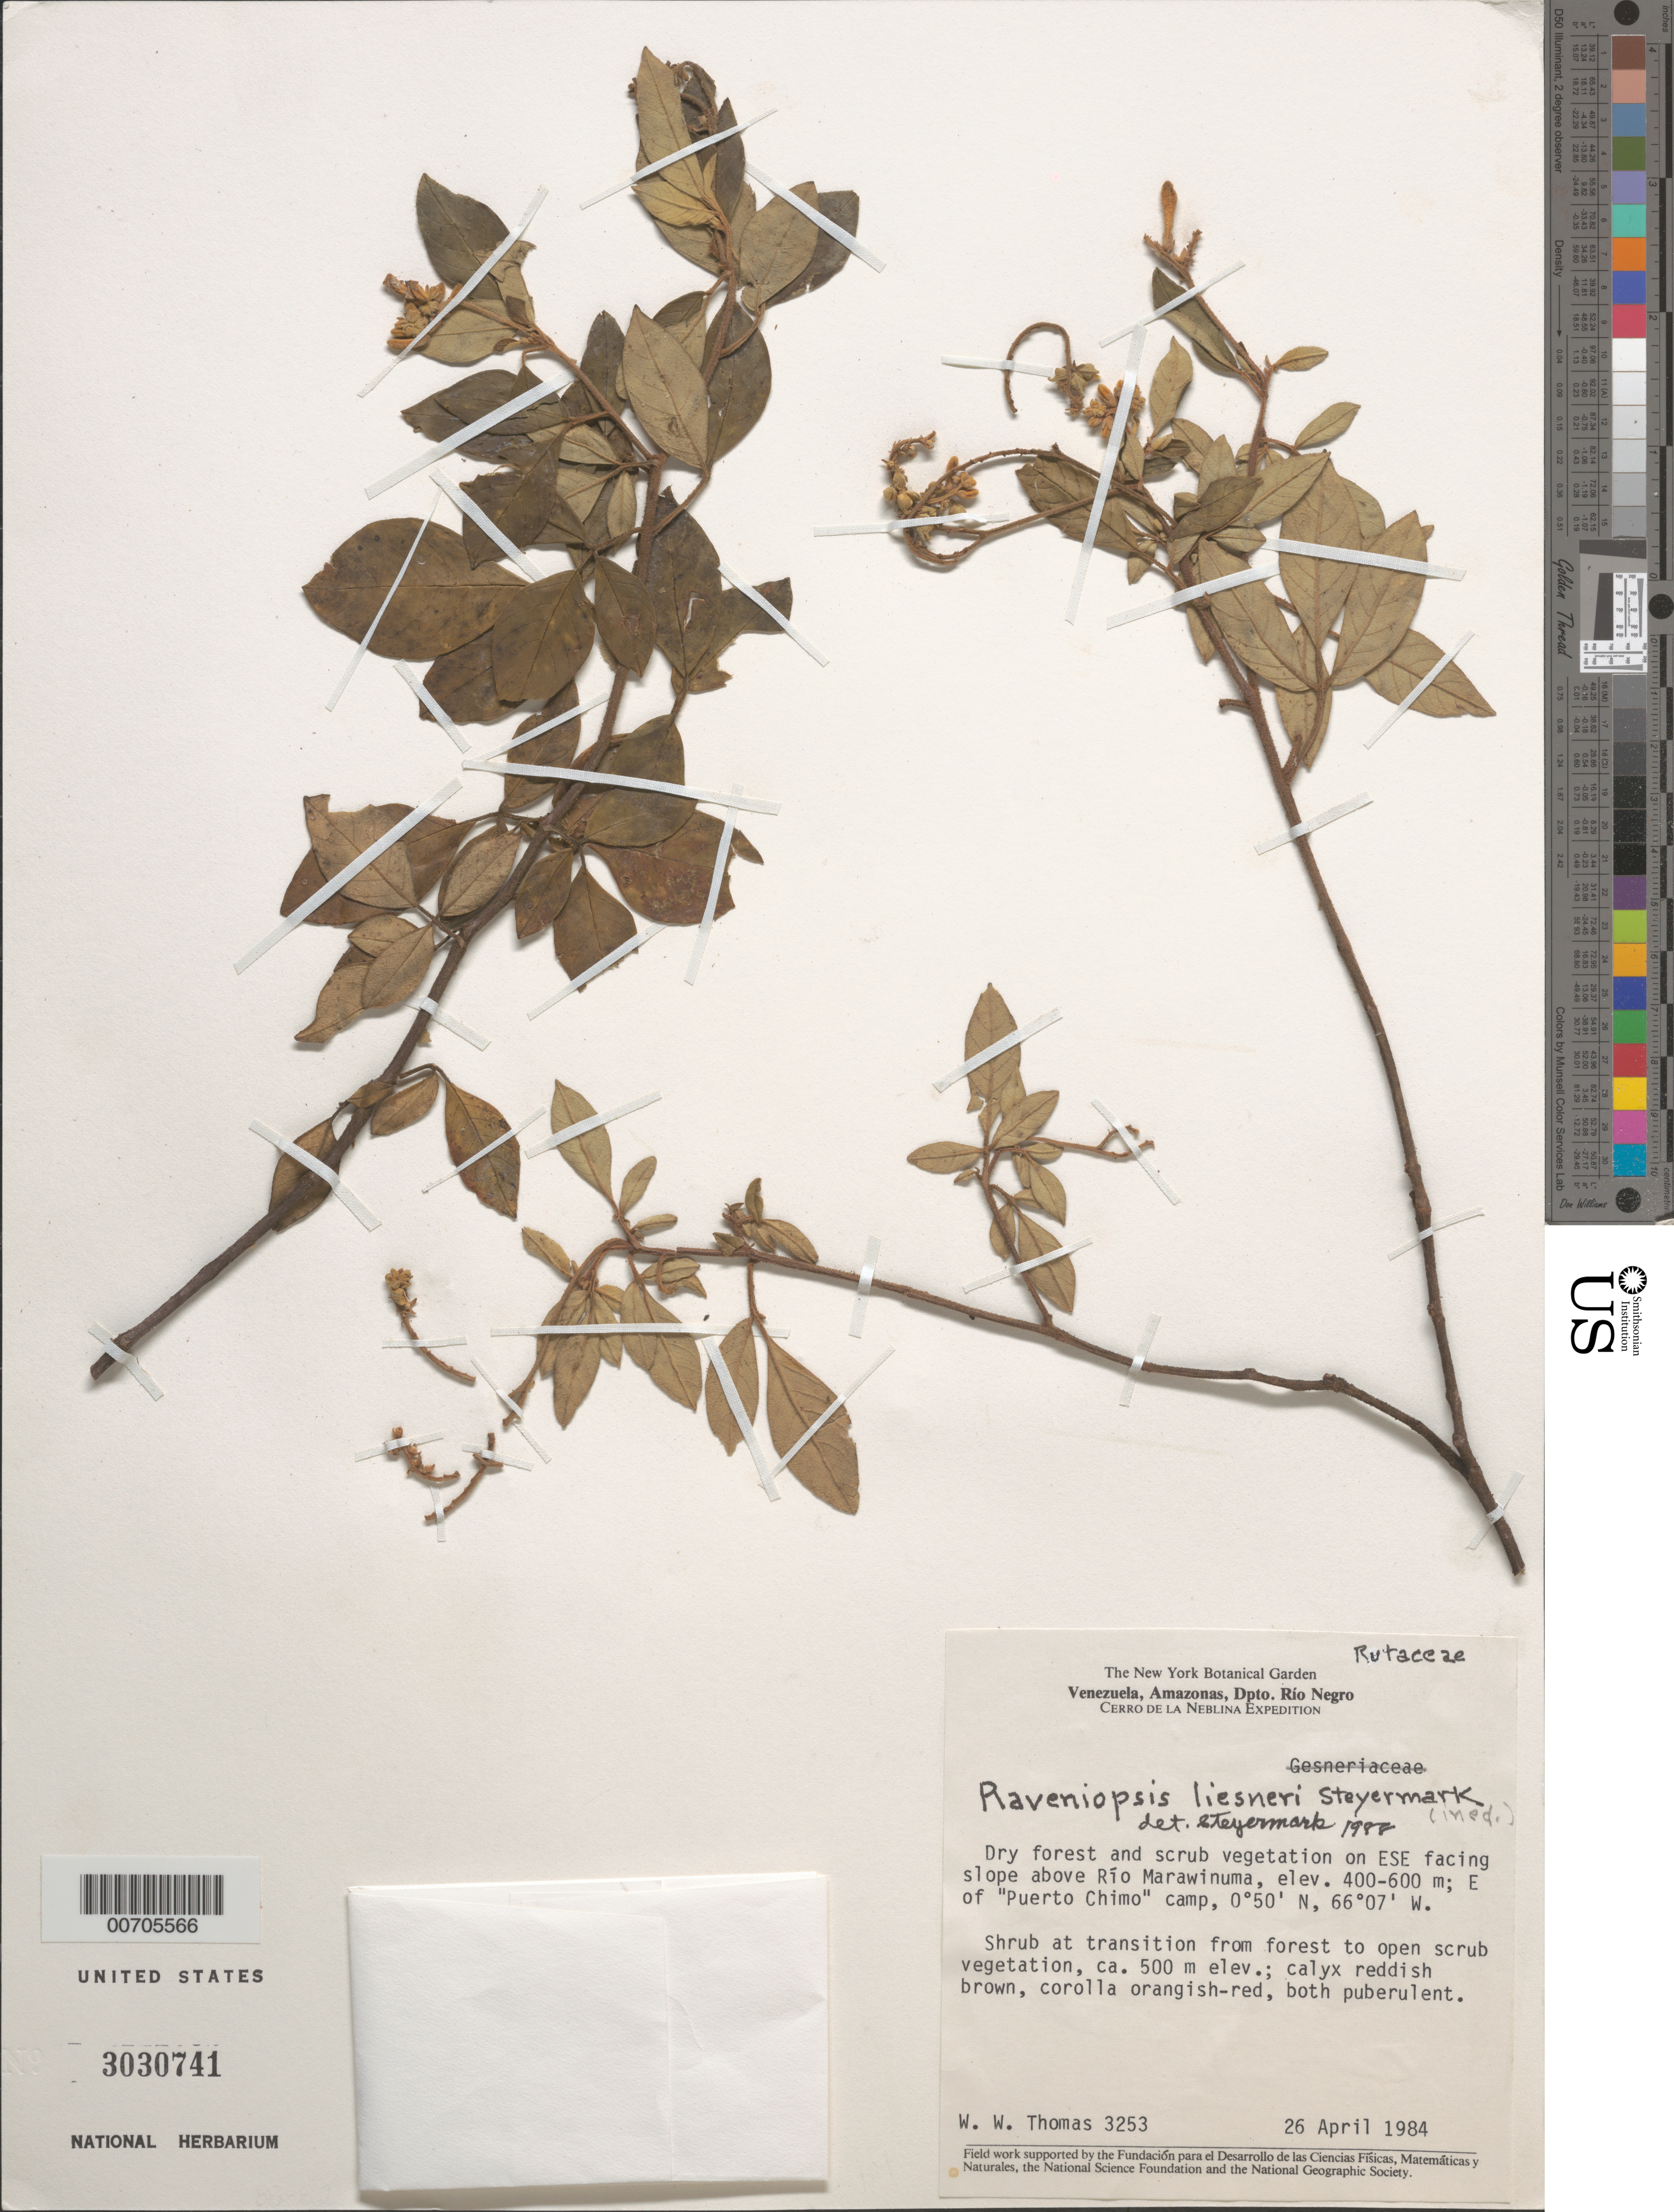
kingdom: Plantae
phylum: Tracheophyta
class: Magnoliopsida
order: Sapindales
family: Rutaceae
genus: Raveniopsis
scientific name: Raveniopsis liesneri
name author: Steyerm.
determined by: Steyermark, Julian A., (VEN)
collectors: W. W. Thomas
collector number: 3253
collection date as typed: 26-Apr-84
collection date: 1984-04-26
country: Venezuela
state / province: Amazonas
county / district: Río Negro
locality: Cerro de La Neblina, above Río Marawinuma, E of "Puerto Chimo" camp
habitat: Dry forest and scrub vegetation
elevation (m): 500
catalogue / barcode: US 3030741